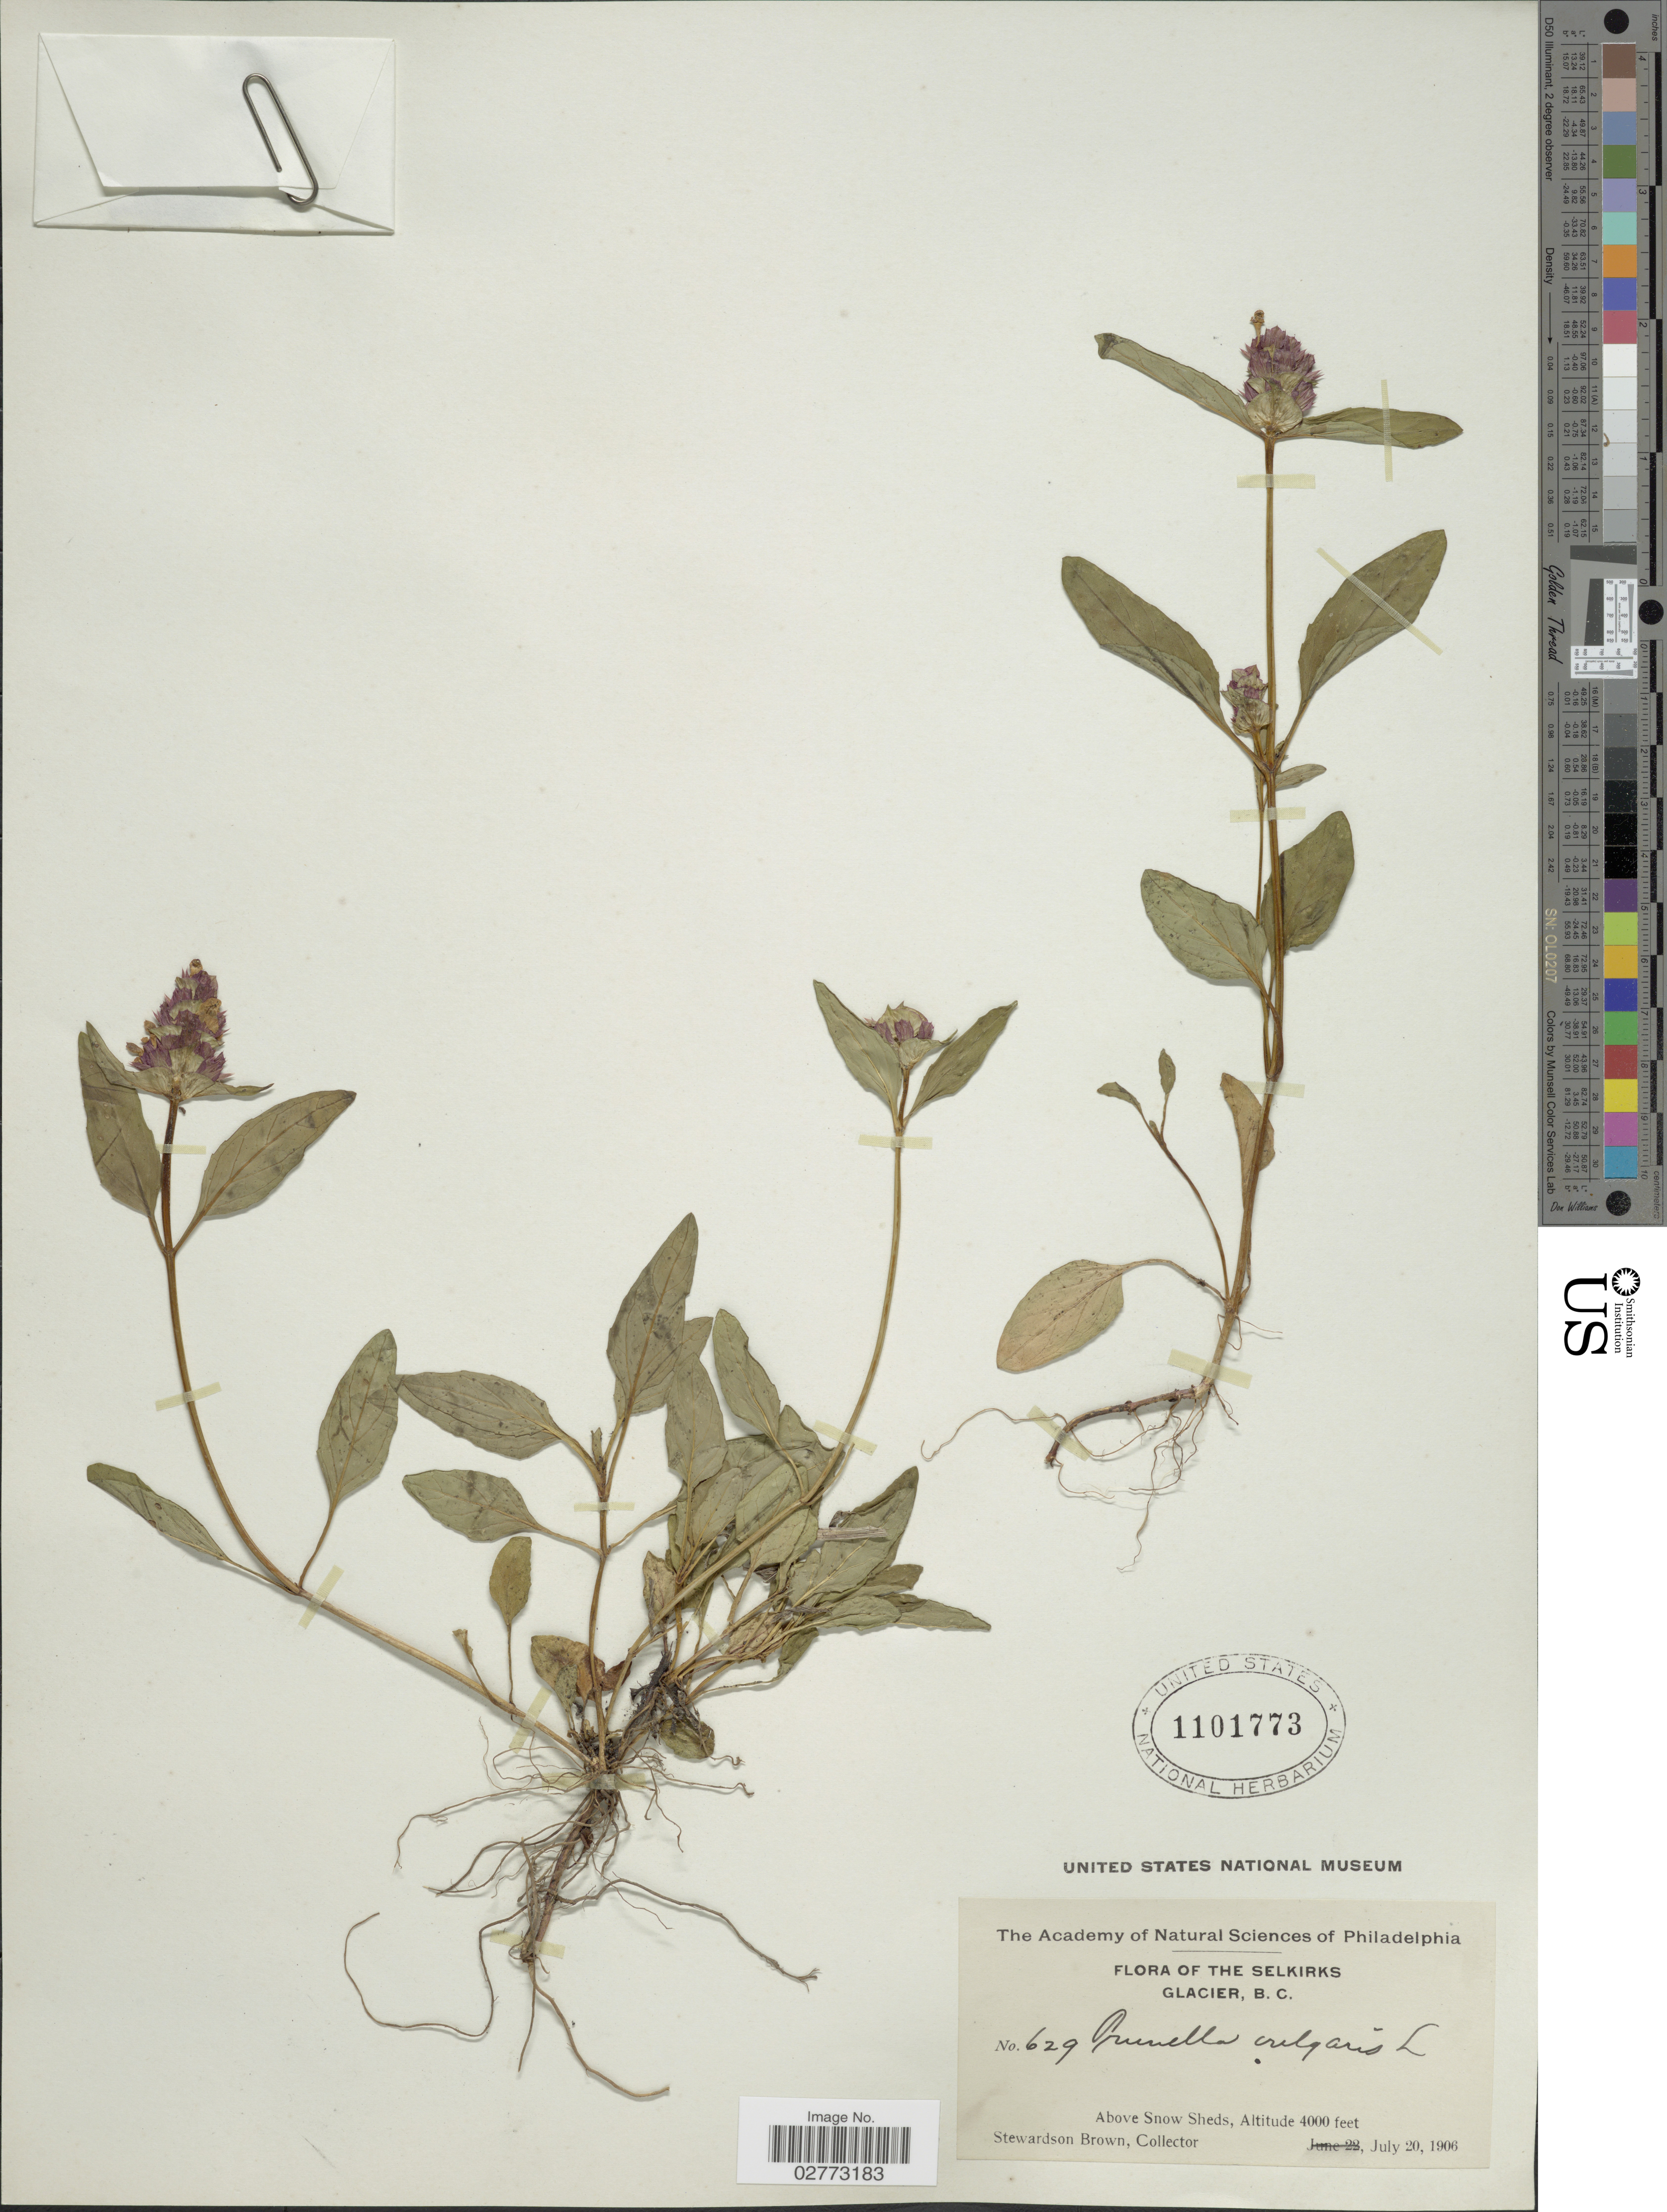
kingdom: Plantae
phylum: Tracheophyta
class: Magnoliopsida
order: Lamiales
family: Lamiaceae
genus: Prunella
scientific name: Prunella vulgaris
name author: L.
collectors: S. Brown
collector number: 629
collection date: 1906-07-20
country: Canada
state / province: British Columbia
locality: Selkirks, Glacier, B.C., above Snow Sheds.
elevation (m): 1219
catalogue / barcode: US 1101773